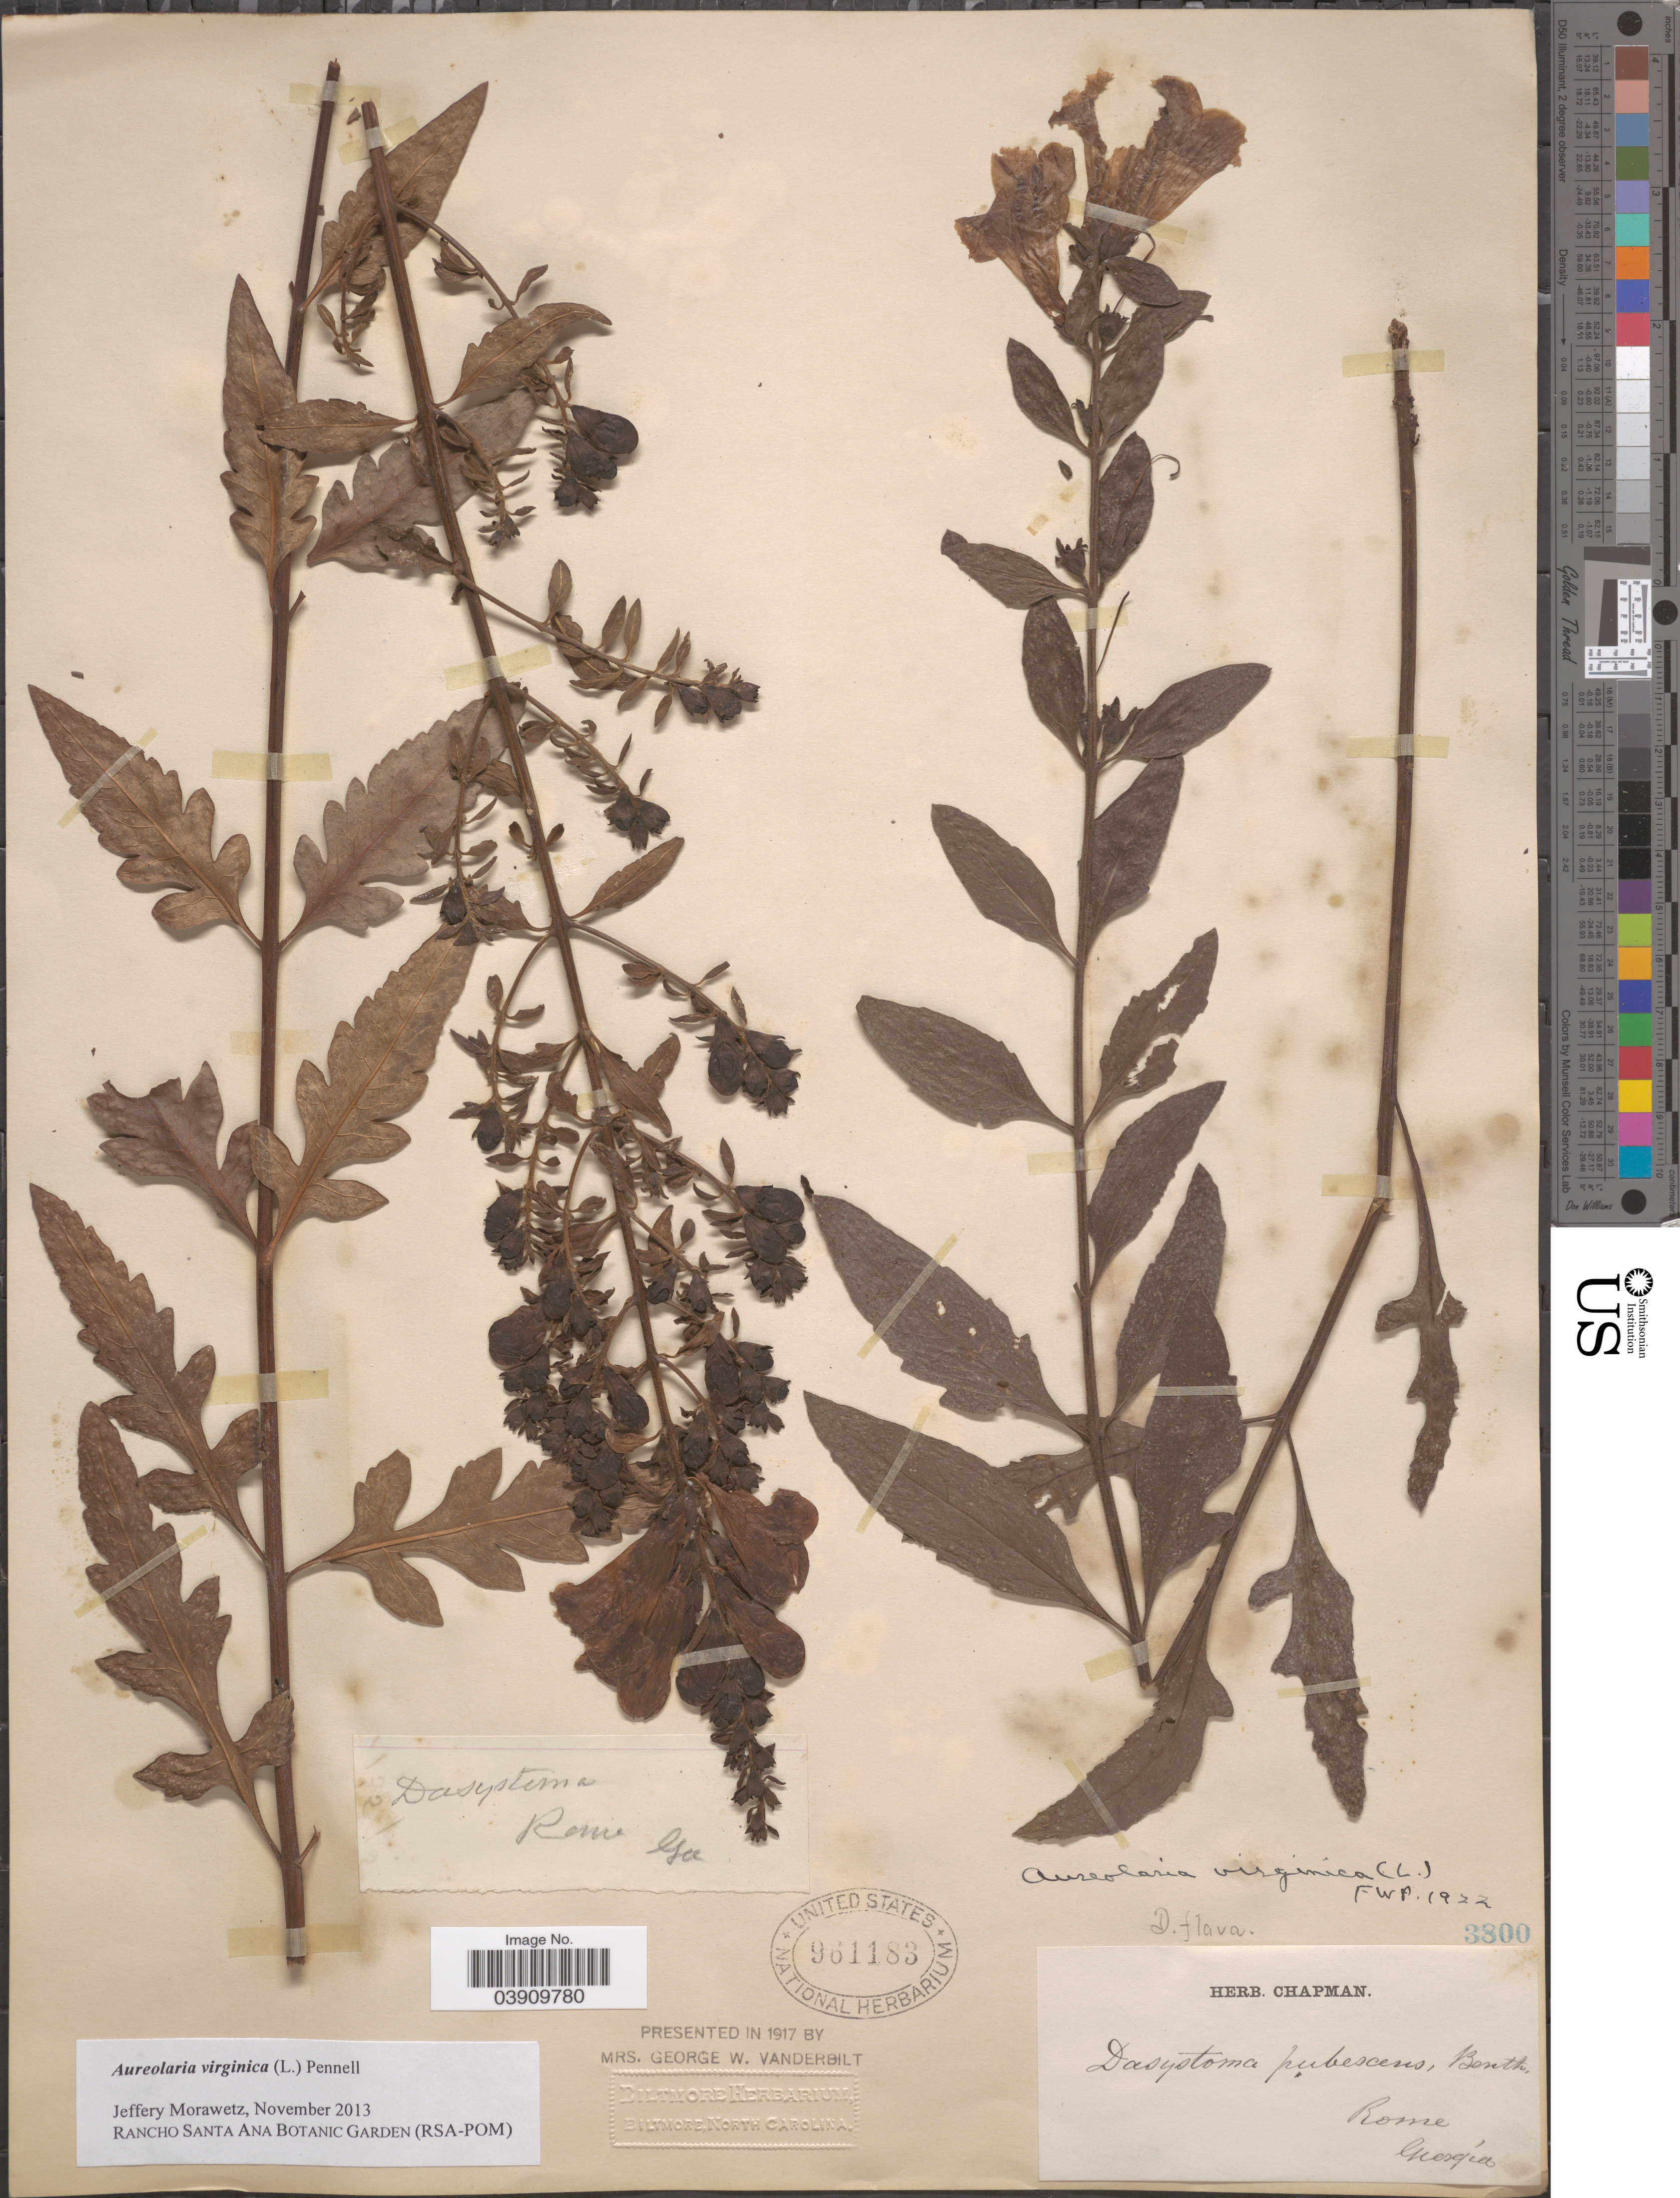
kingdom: Plantae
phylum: Tracheophyta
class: Magnoliopsida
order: Lamiales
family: Orobanchaceae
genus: Aureolaria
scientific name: Aureolaria virginica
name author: (L.) Pennell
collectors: ex herb. Chapman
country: United States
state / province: Georgia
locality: Rome.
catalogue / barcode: US 961183